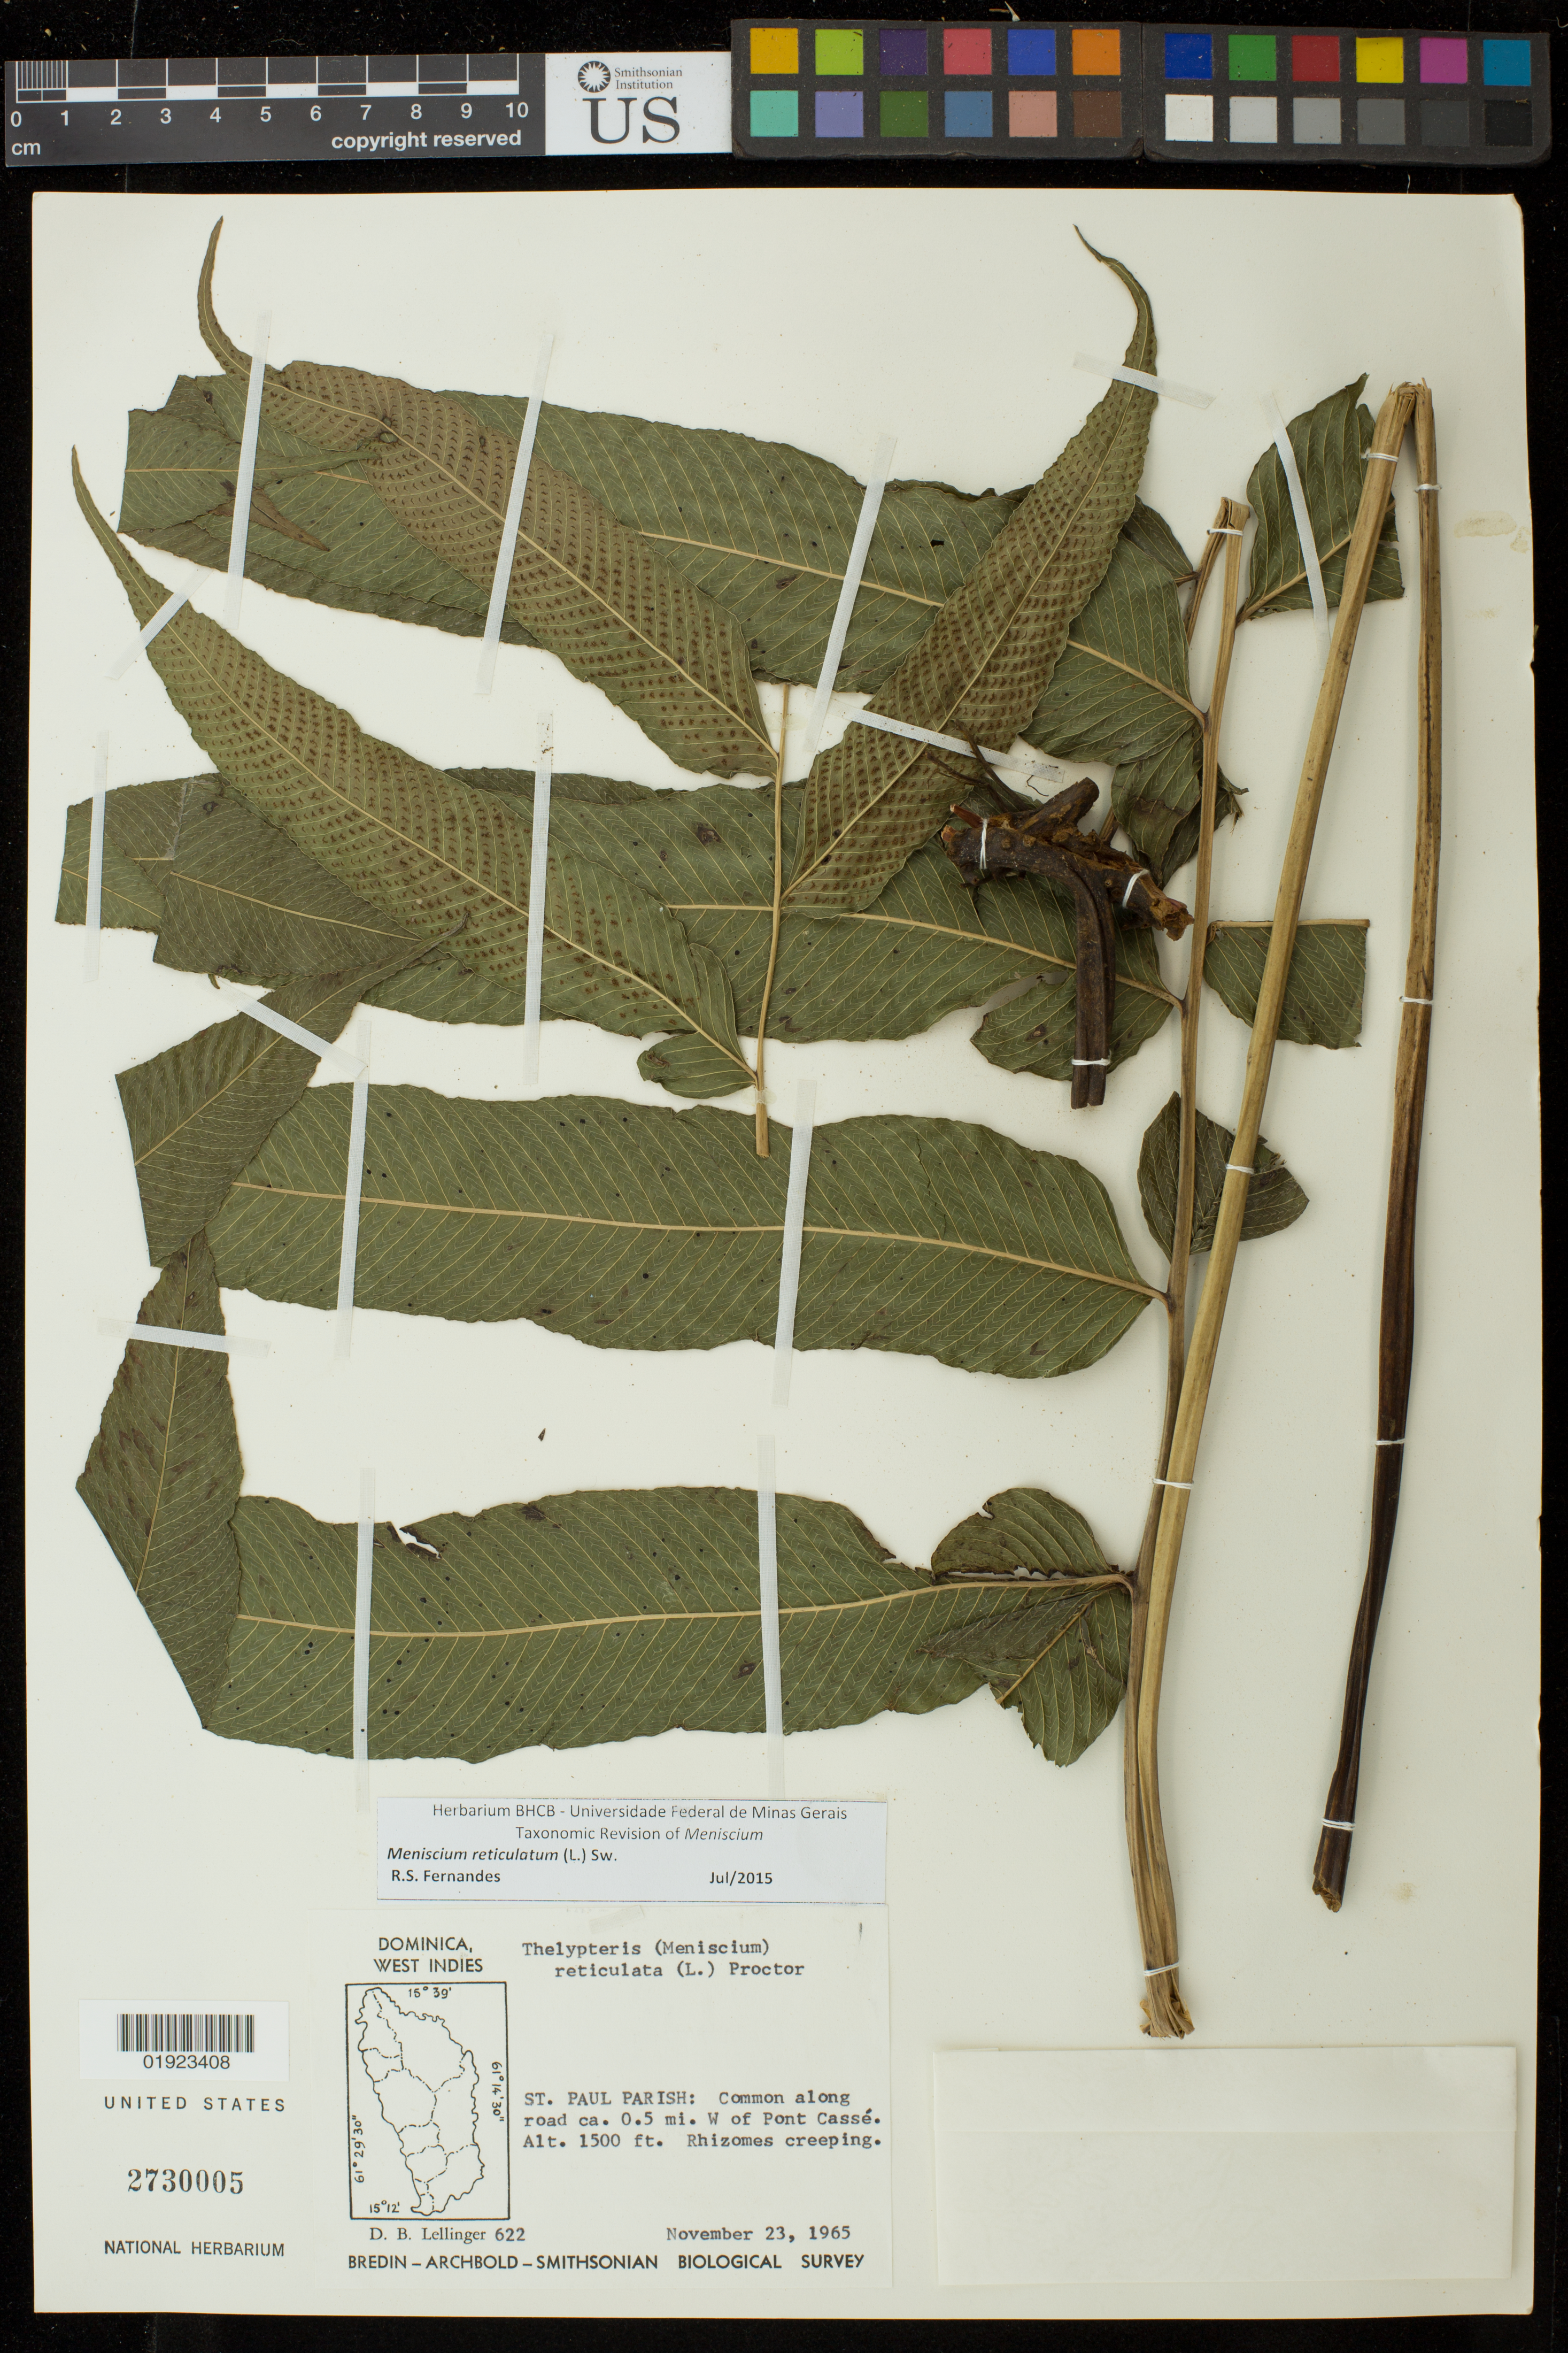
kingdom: Plantae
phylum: Tracheophyta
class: Polypodiopsida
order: Polypodiales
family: Thelypteridaceae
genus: Meniscium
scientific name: Meniscium reticulatum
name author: (L.) Sw.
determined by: Fernandes, R. S.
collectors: D. B. Lellinger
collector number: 622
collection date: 1965-11-23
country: Dominica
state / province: St. Paul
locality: Common along road ca. 0.5 mi W of Pont Casse.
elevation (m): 457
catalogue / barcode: US 2730005